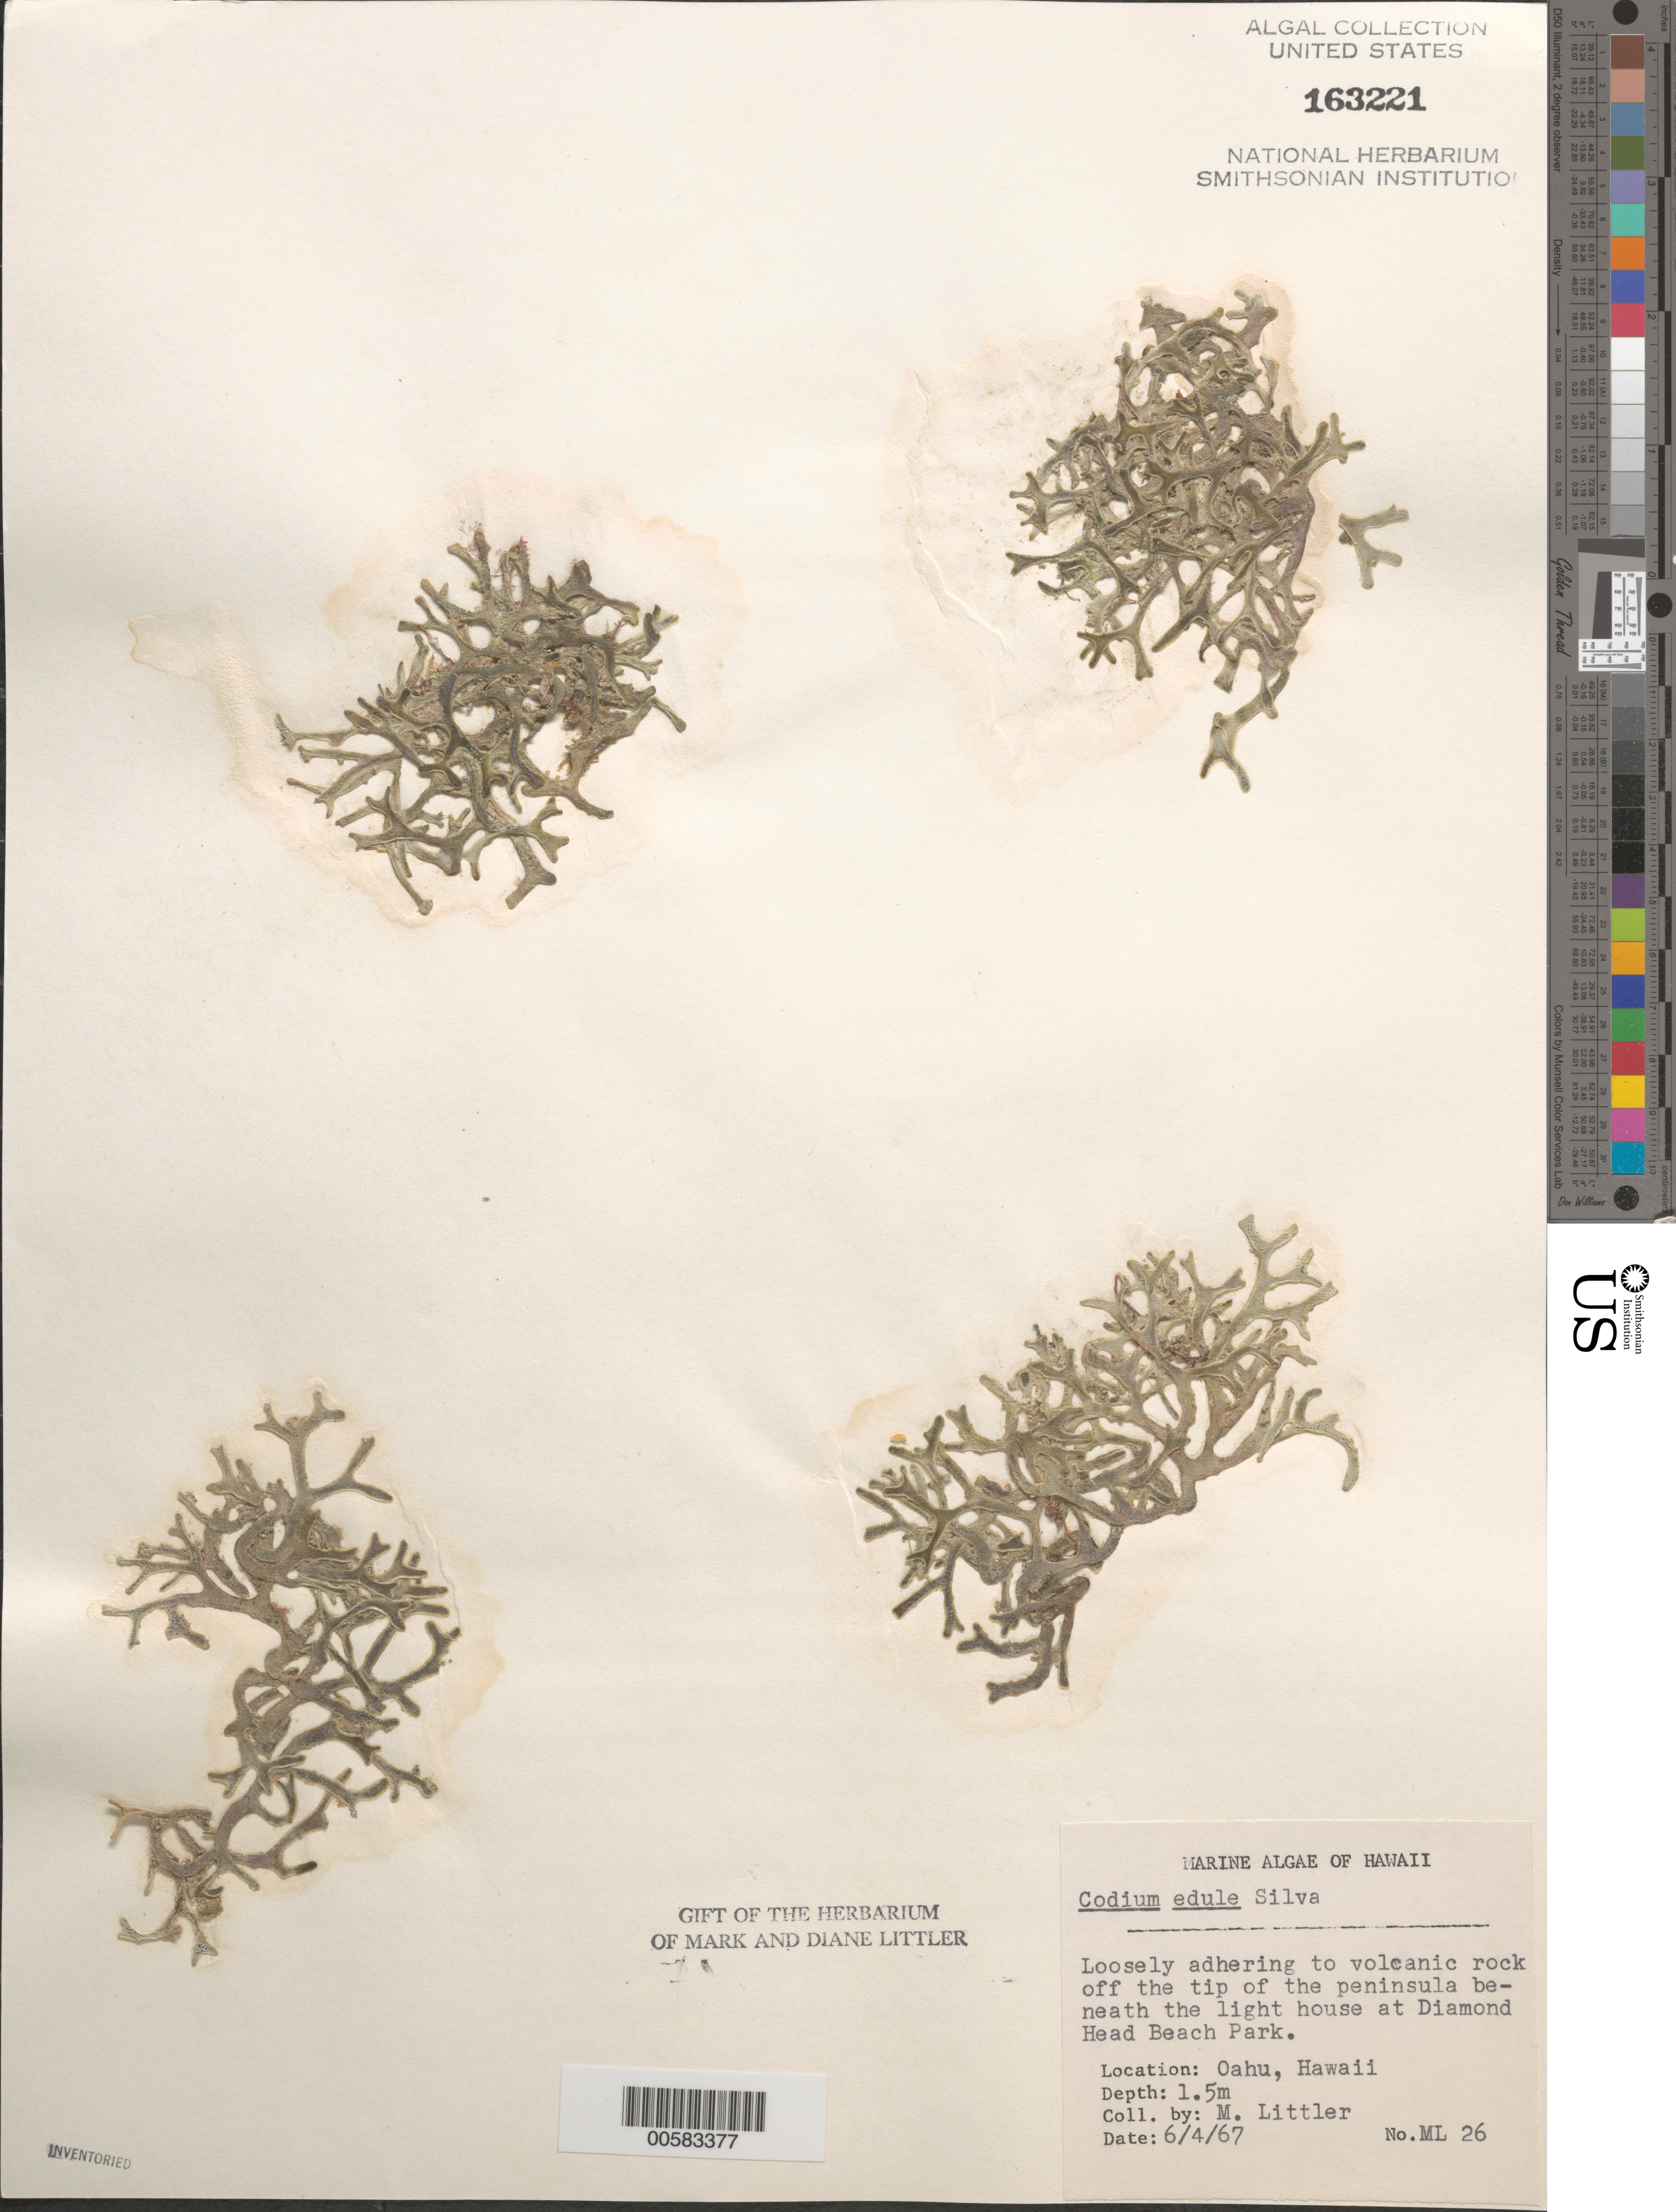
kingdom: Plantae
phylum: Chlorophyta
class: Ulvophyceae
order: Bryopsidales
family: Codiaceae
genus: Codium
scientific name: Codium edule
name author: P.C. Silva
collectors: M. M. Littler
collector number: ML 26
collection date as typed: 04 Jun 1967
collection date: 1967-06-04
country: United States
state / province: Hawaii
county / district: Honolulu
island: Oahu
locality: Diamond Head Beach Park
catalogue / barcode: US 163221